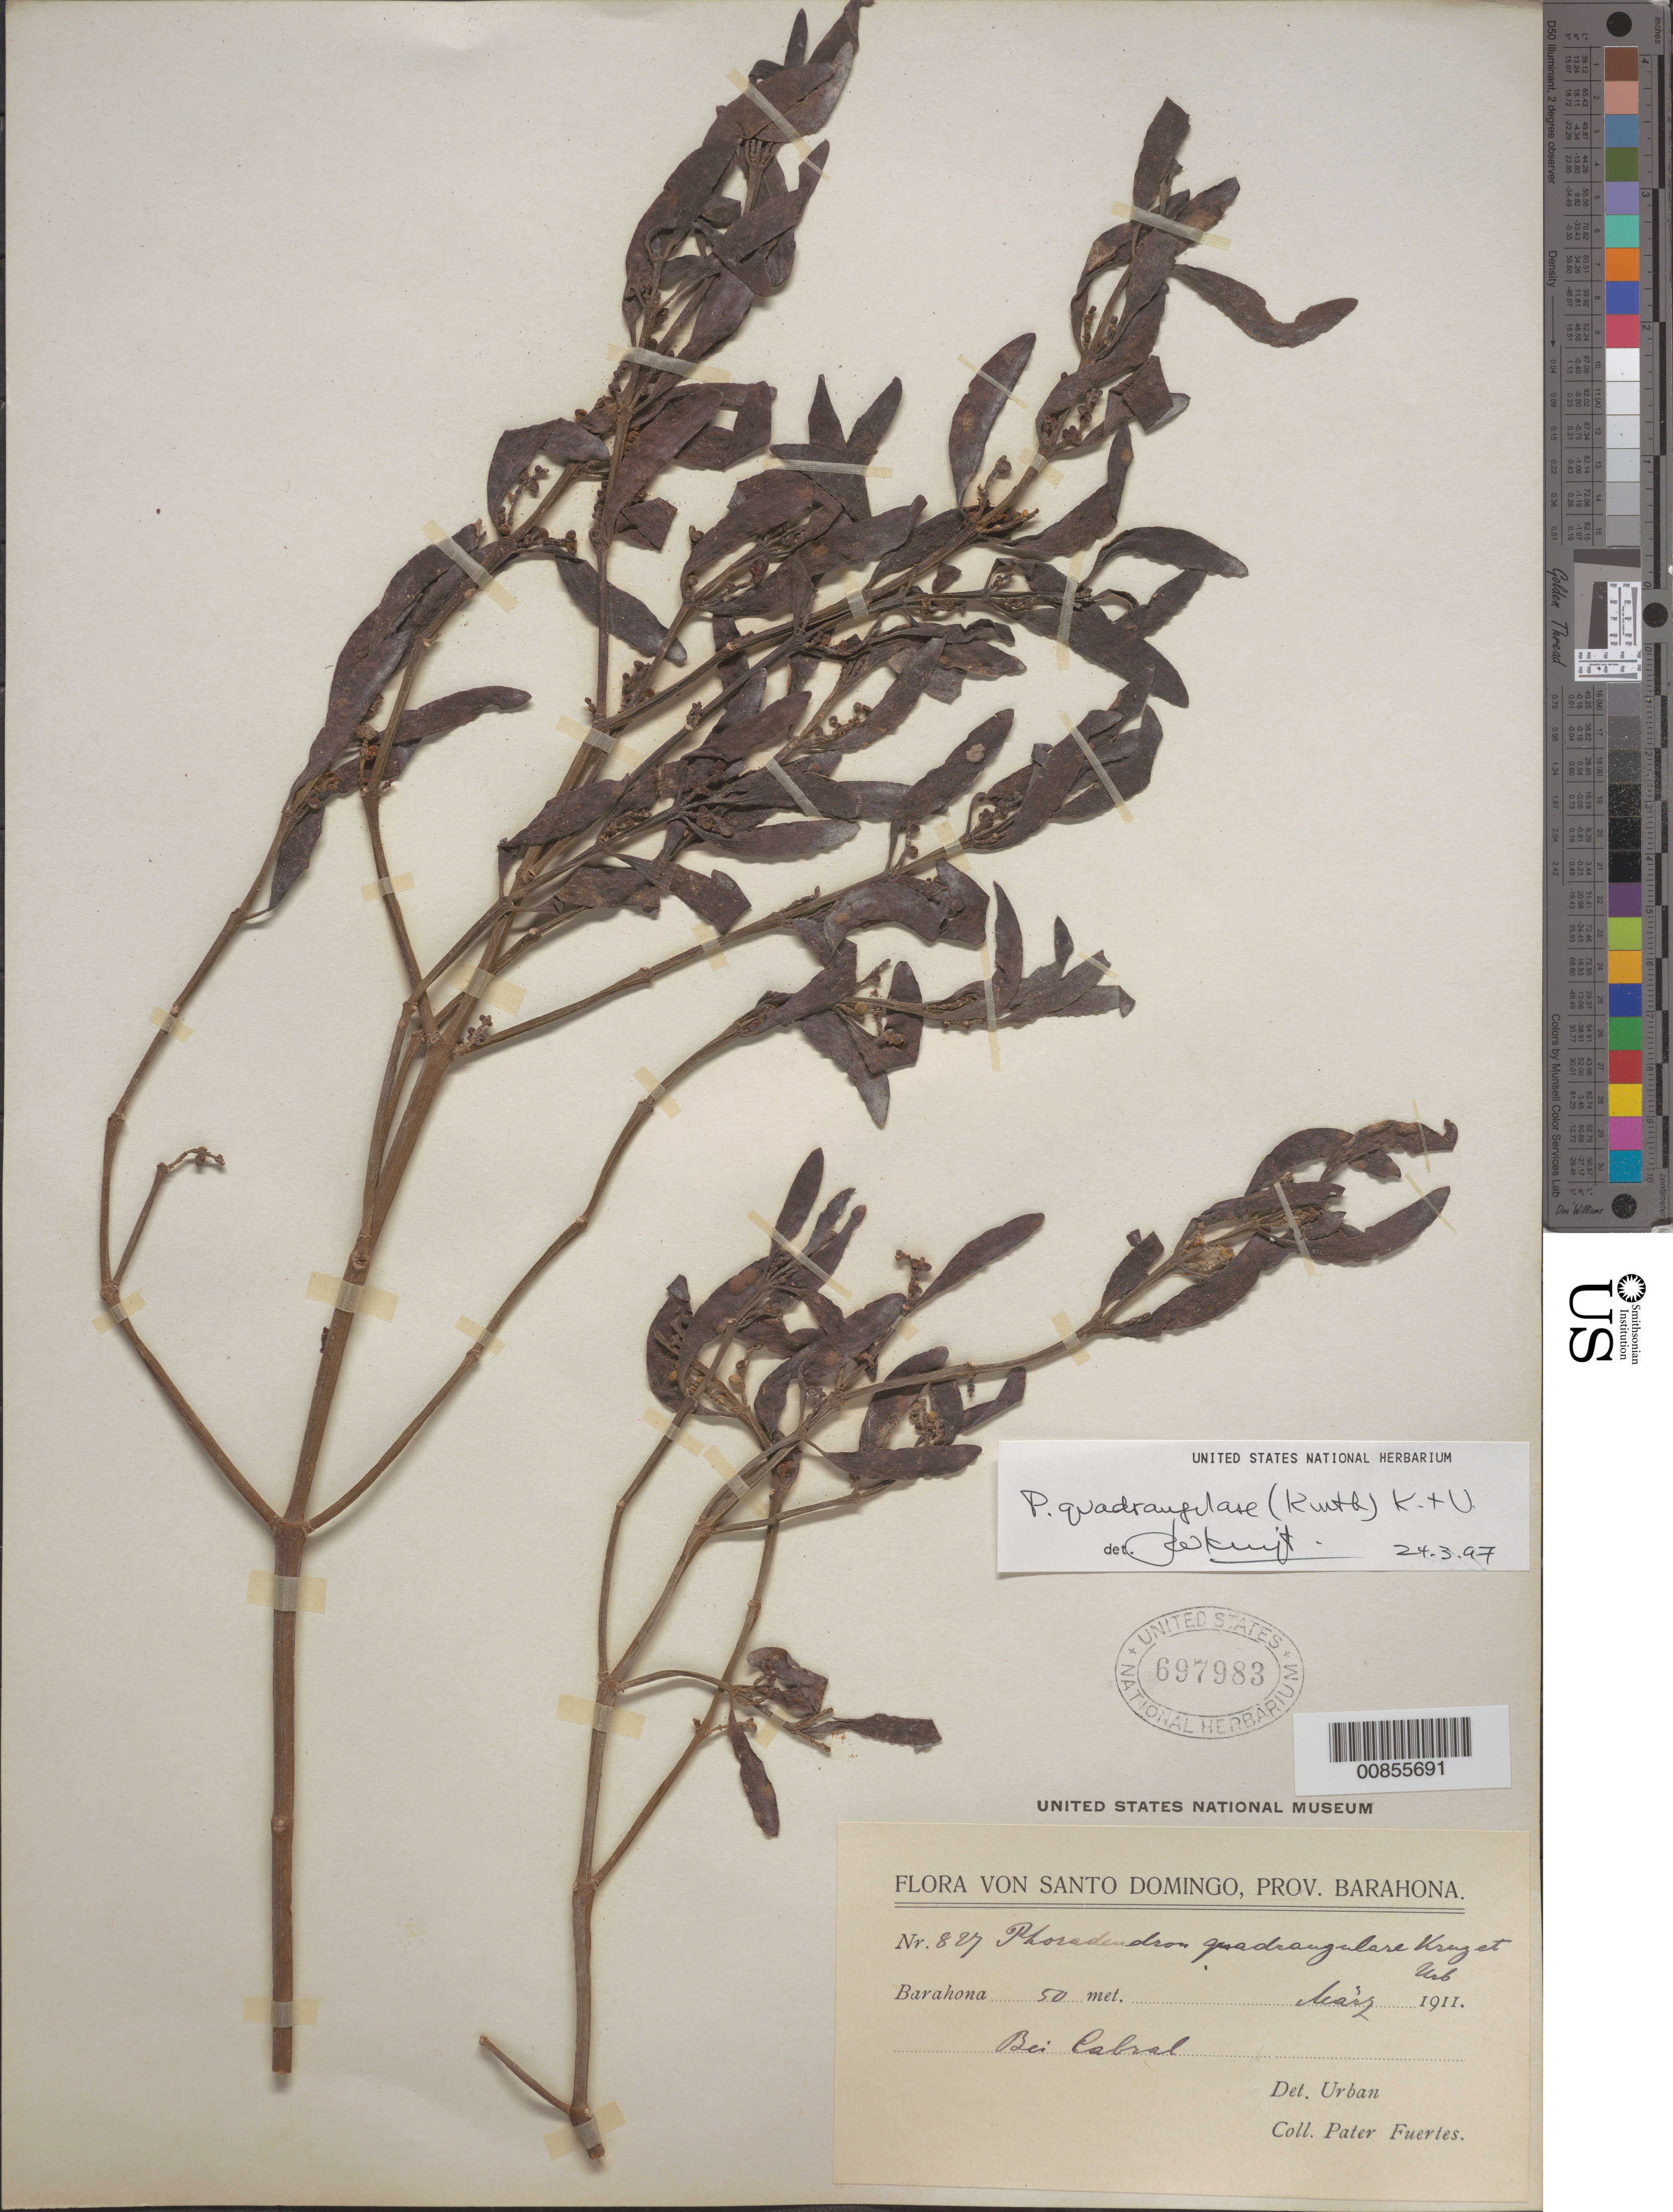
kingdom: Plantae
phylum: Tracheophyta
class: Magnoliopsida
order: Santalales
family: Viscaceae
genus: Phoradendron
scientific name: Phoradendron quadrangulare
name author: (Kunth) Griseb.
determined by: Kuijt, Job, (CANADA)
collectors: M. D. Fuertes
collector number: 827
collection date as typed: May 1911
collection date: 1911-05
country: Dominican Republic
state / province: Barahona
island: Hispaniola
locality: Bei Cabral.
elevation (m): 50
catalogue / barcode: US 697983